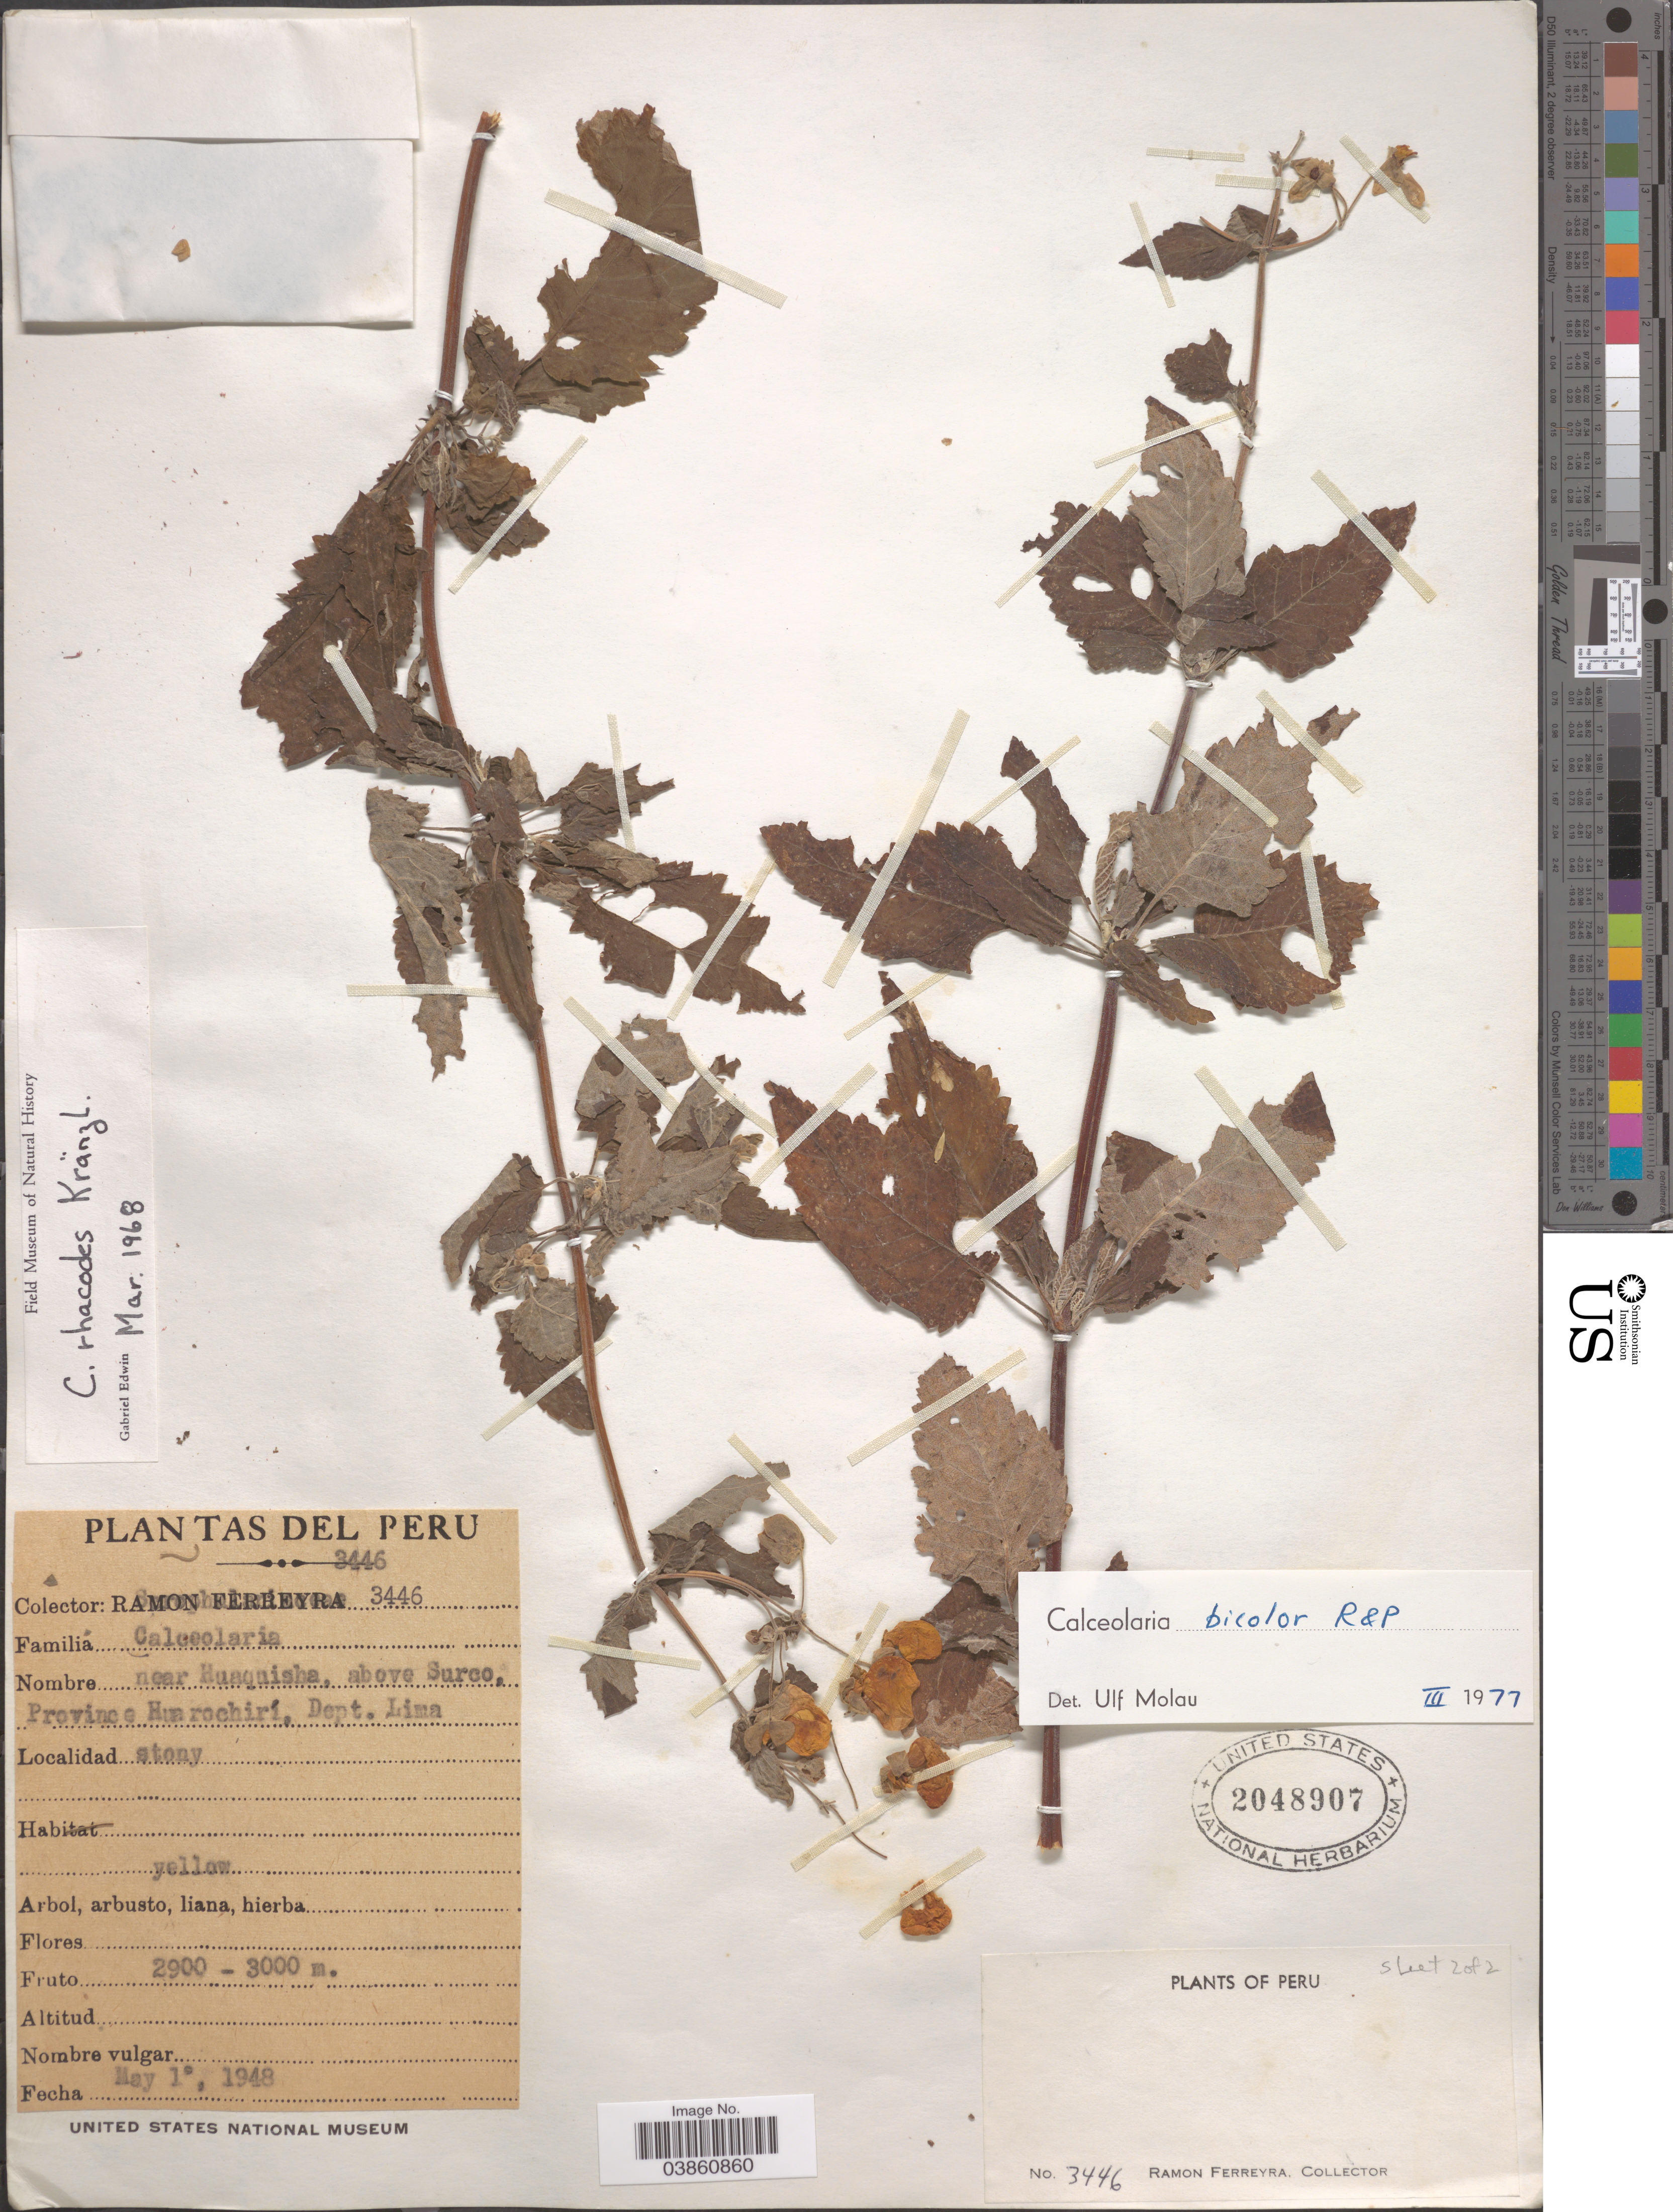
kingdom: Plantae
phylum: Tracheophyta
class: Magnoliopsida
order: Lamiales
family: Calceolariaceae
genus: Calceolaria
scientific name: Calceolaria bicolor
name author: Ruiz & Pav.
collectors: R. A. Ferreyra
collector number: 3446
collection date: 1948-05-01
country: Peru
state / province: Lima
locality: Near Huaquisha, above Surco. Province Huarochirí, Dept. Lima.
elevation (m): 2900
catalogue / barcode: US 2048907